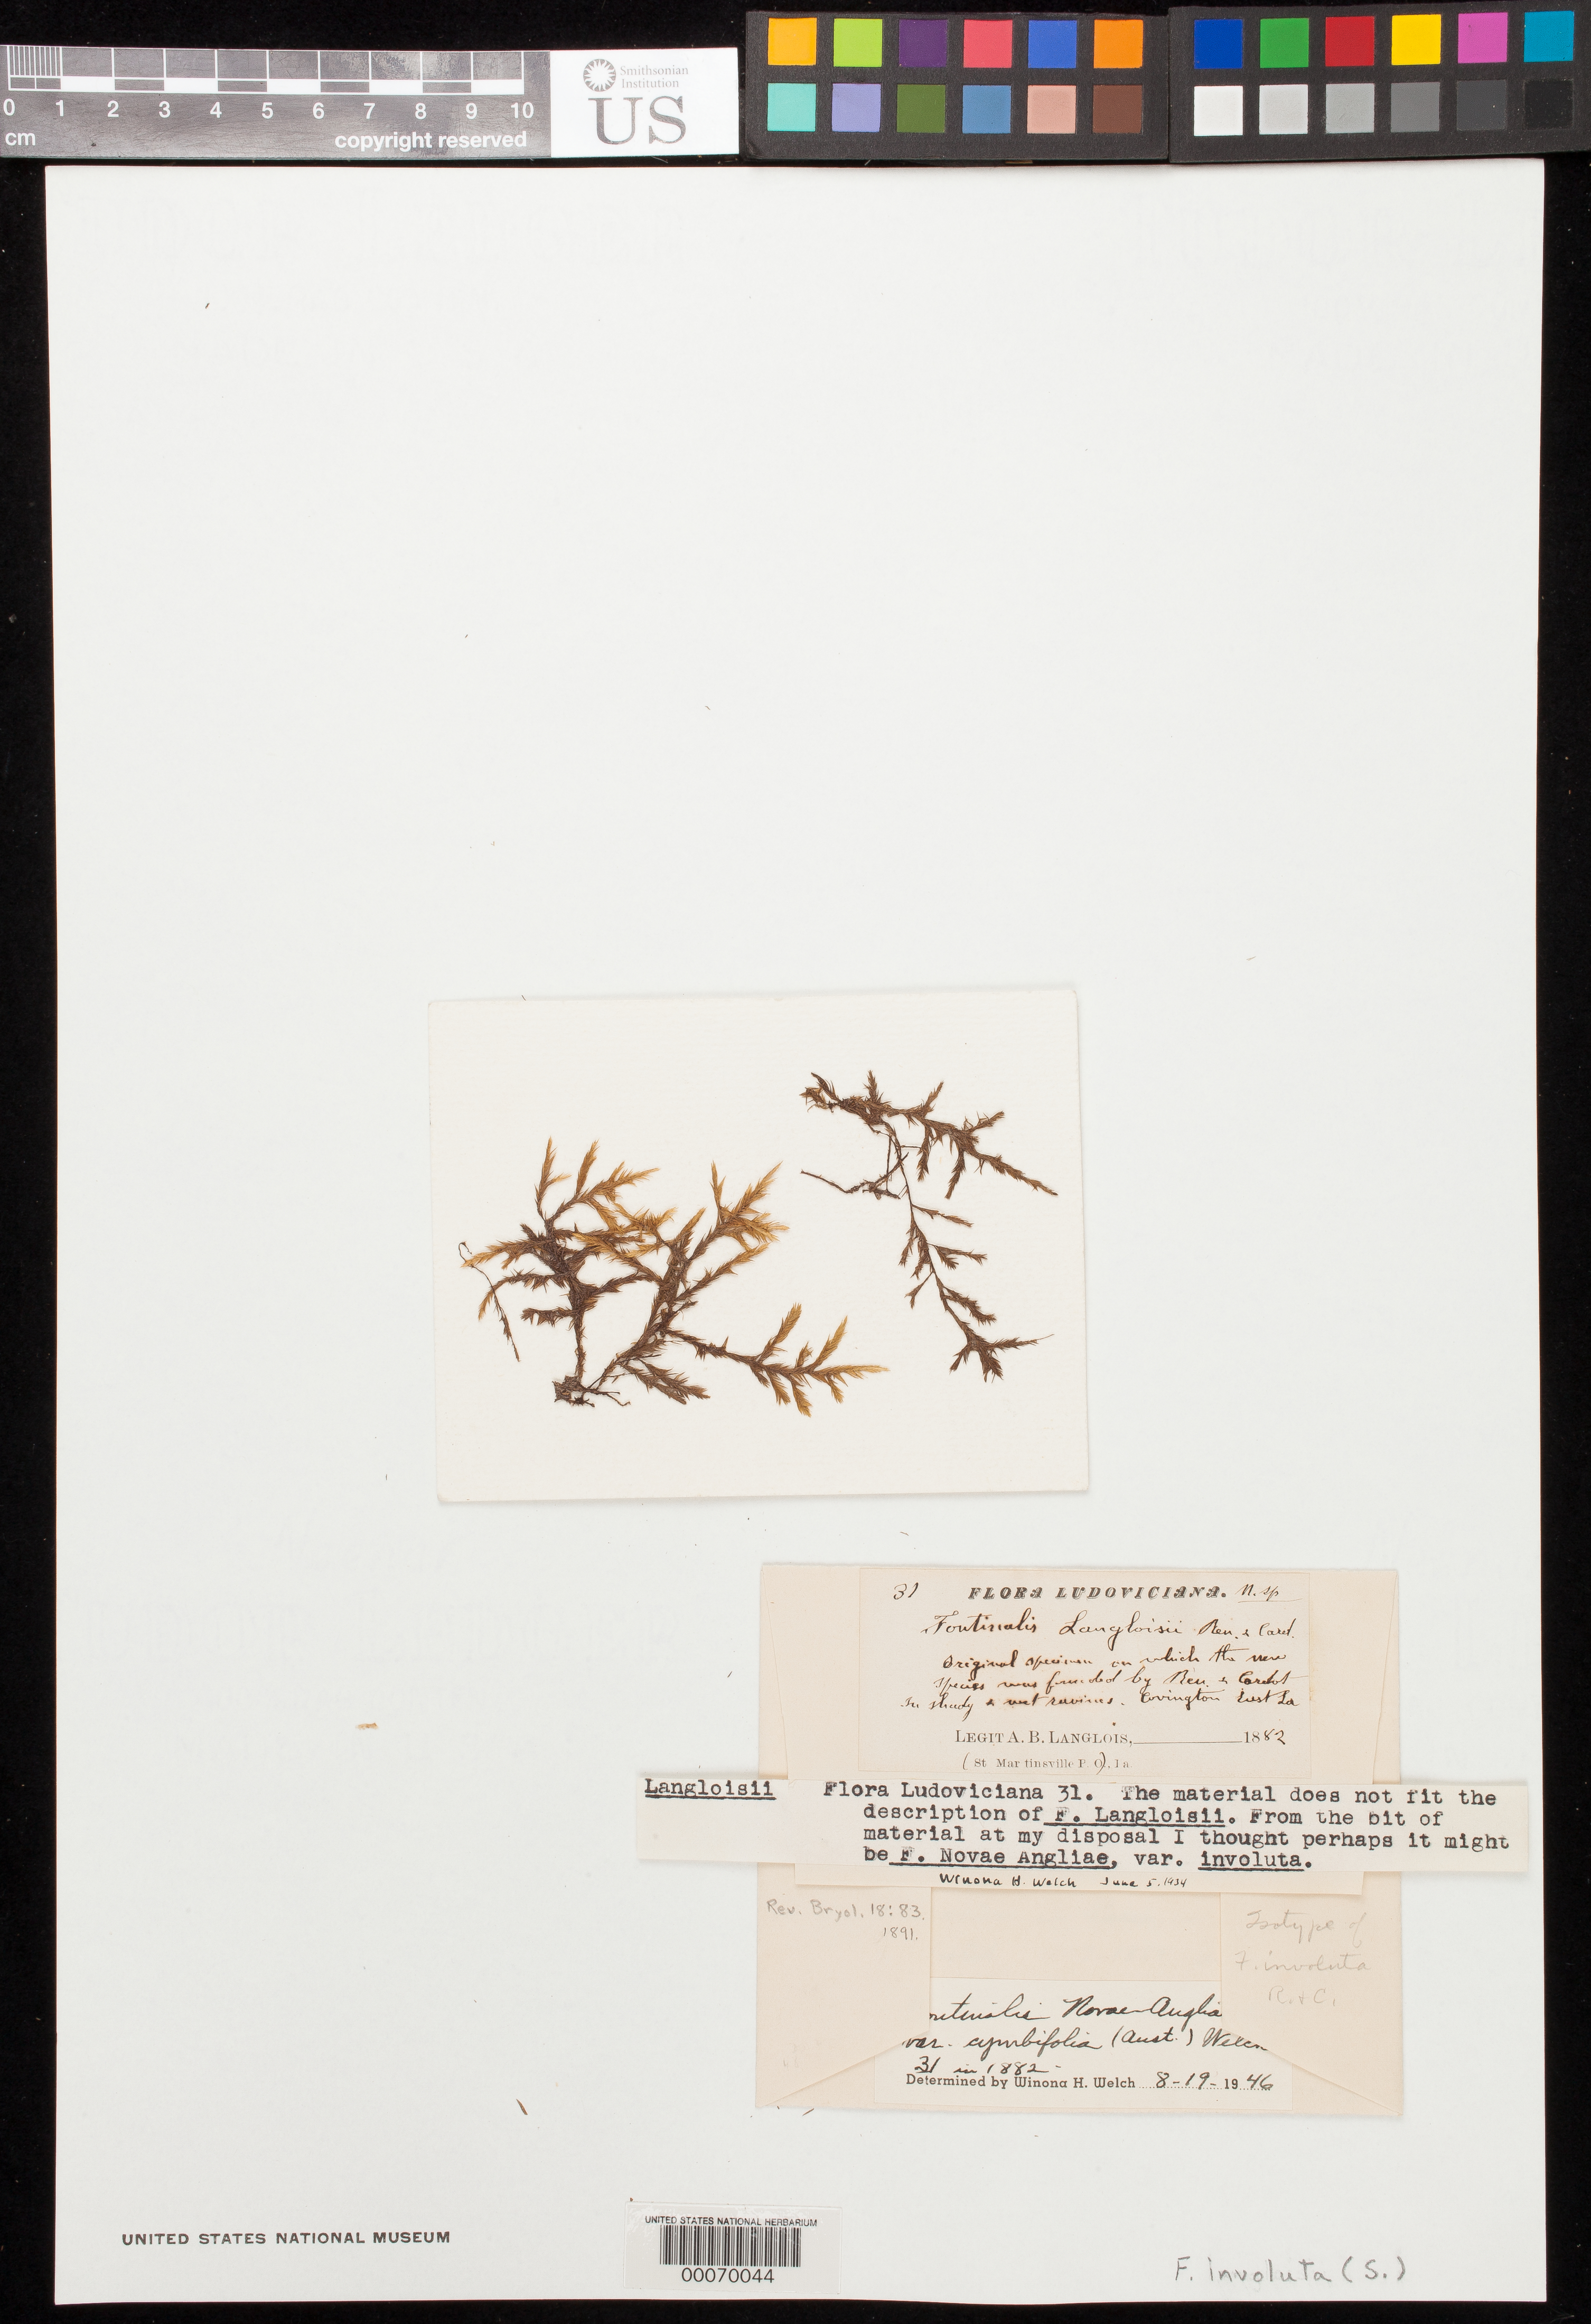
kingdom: Plantae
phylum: Bryophyta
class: Bryopsida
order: Hypnales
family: Fontinalaceae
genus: Fontinalis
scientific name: Fontinalis involuta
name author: Renauld & Cardot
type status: Isotype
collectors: A. B. Langlois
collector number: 31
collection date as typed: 1882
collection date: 1882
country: United States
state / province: Louisiana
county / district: Saint Martin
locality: St. Martinsville.